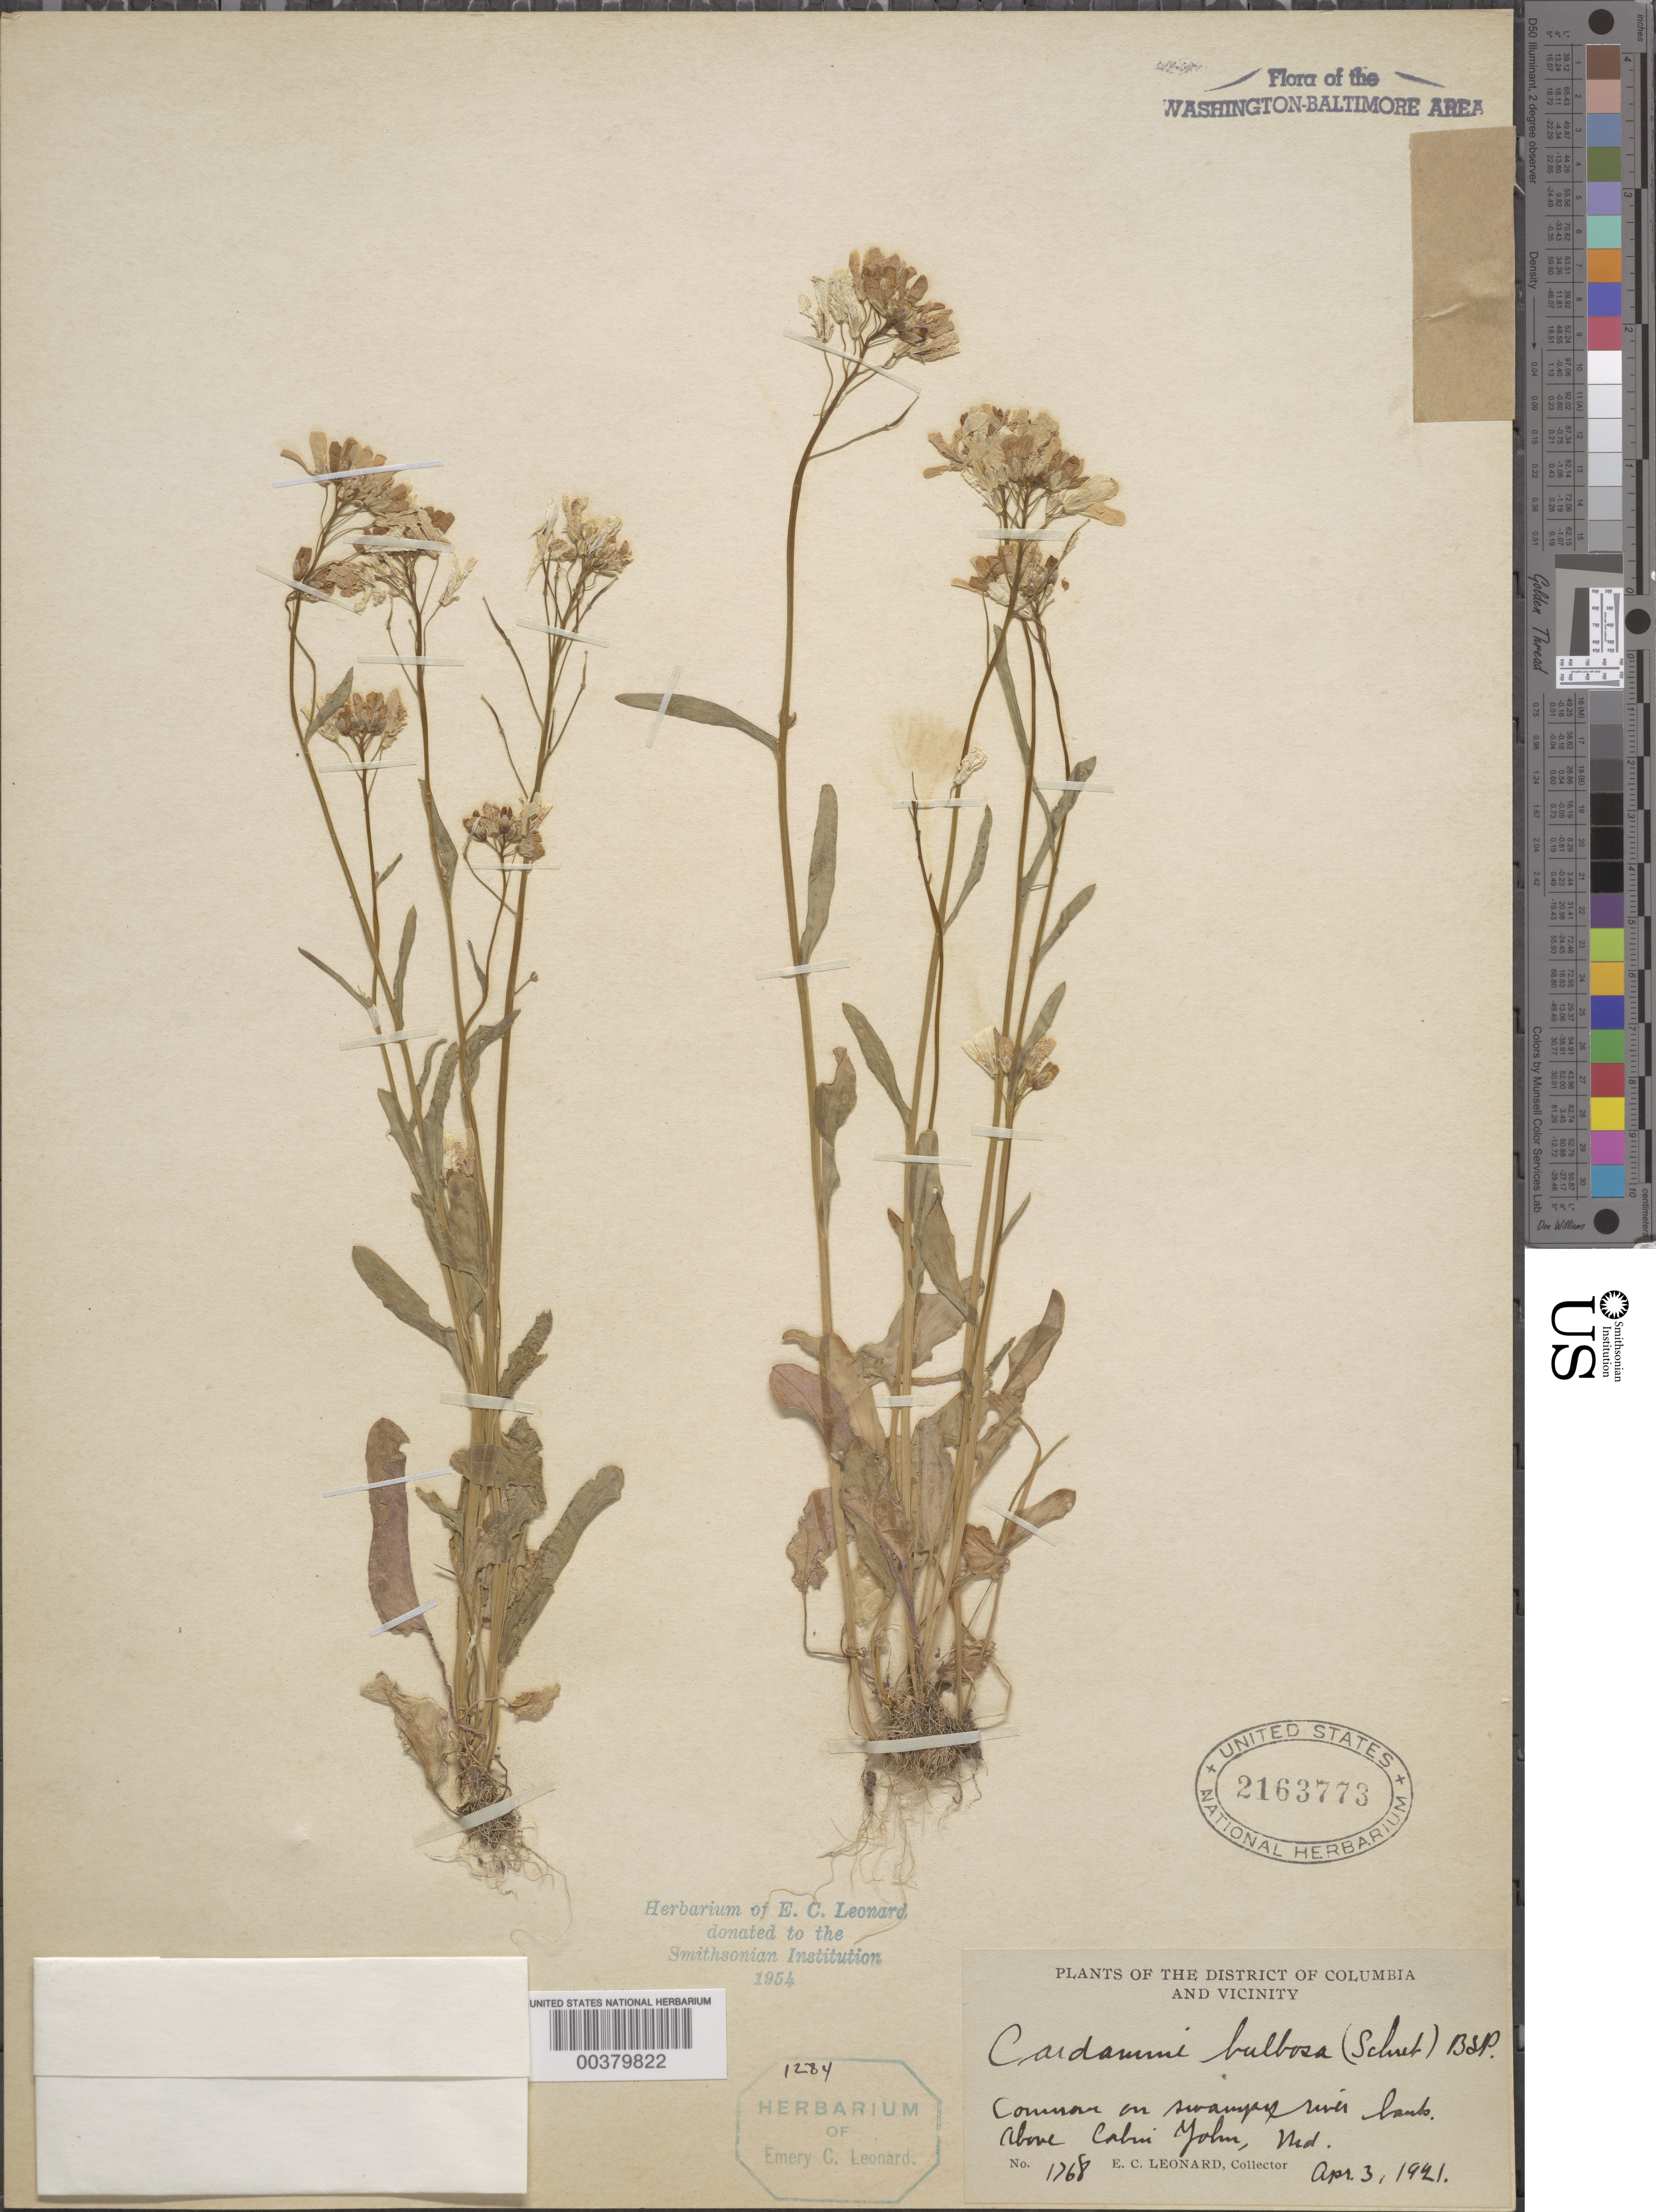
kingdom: Plantae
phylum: Tracheophyta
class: Magnoliopsida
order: Brassicales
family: Brassicaceae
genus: Cardamine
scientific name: Cardamine bulbosa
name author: (Schreb. ex Muhl.) Britton et al.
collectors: E. C. Leonard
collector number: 1768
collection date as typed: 03 Apr 1921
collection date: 1921-04-03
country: United States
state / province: Maryland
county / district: Montgomery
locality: Potomac Banks, above Cabin John C. & O. Canal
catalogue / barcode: US 2163773